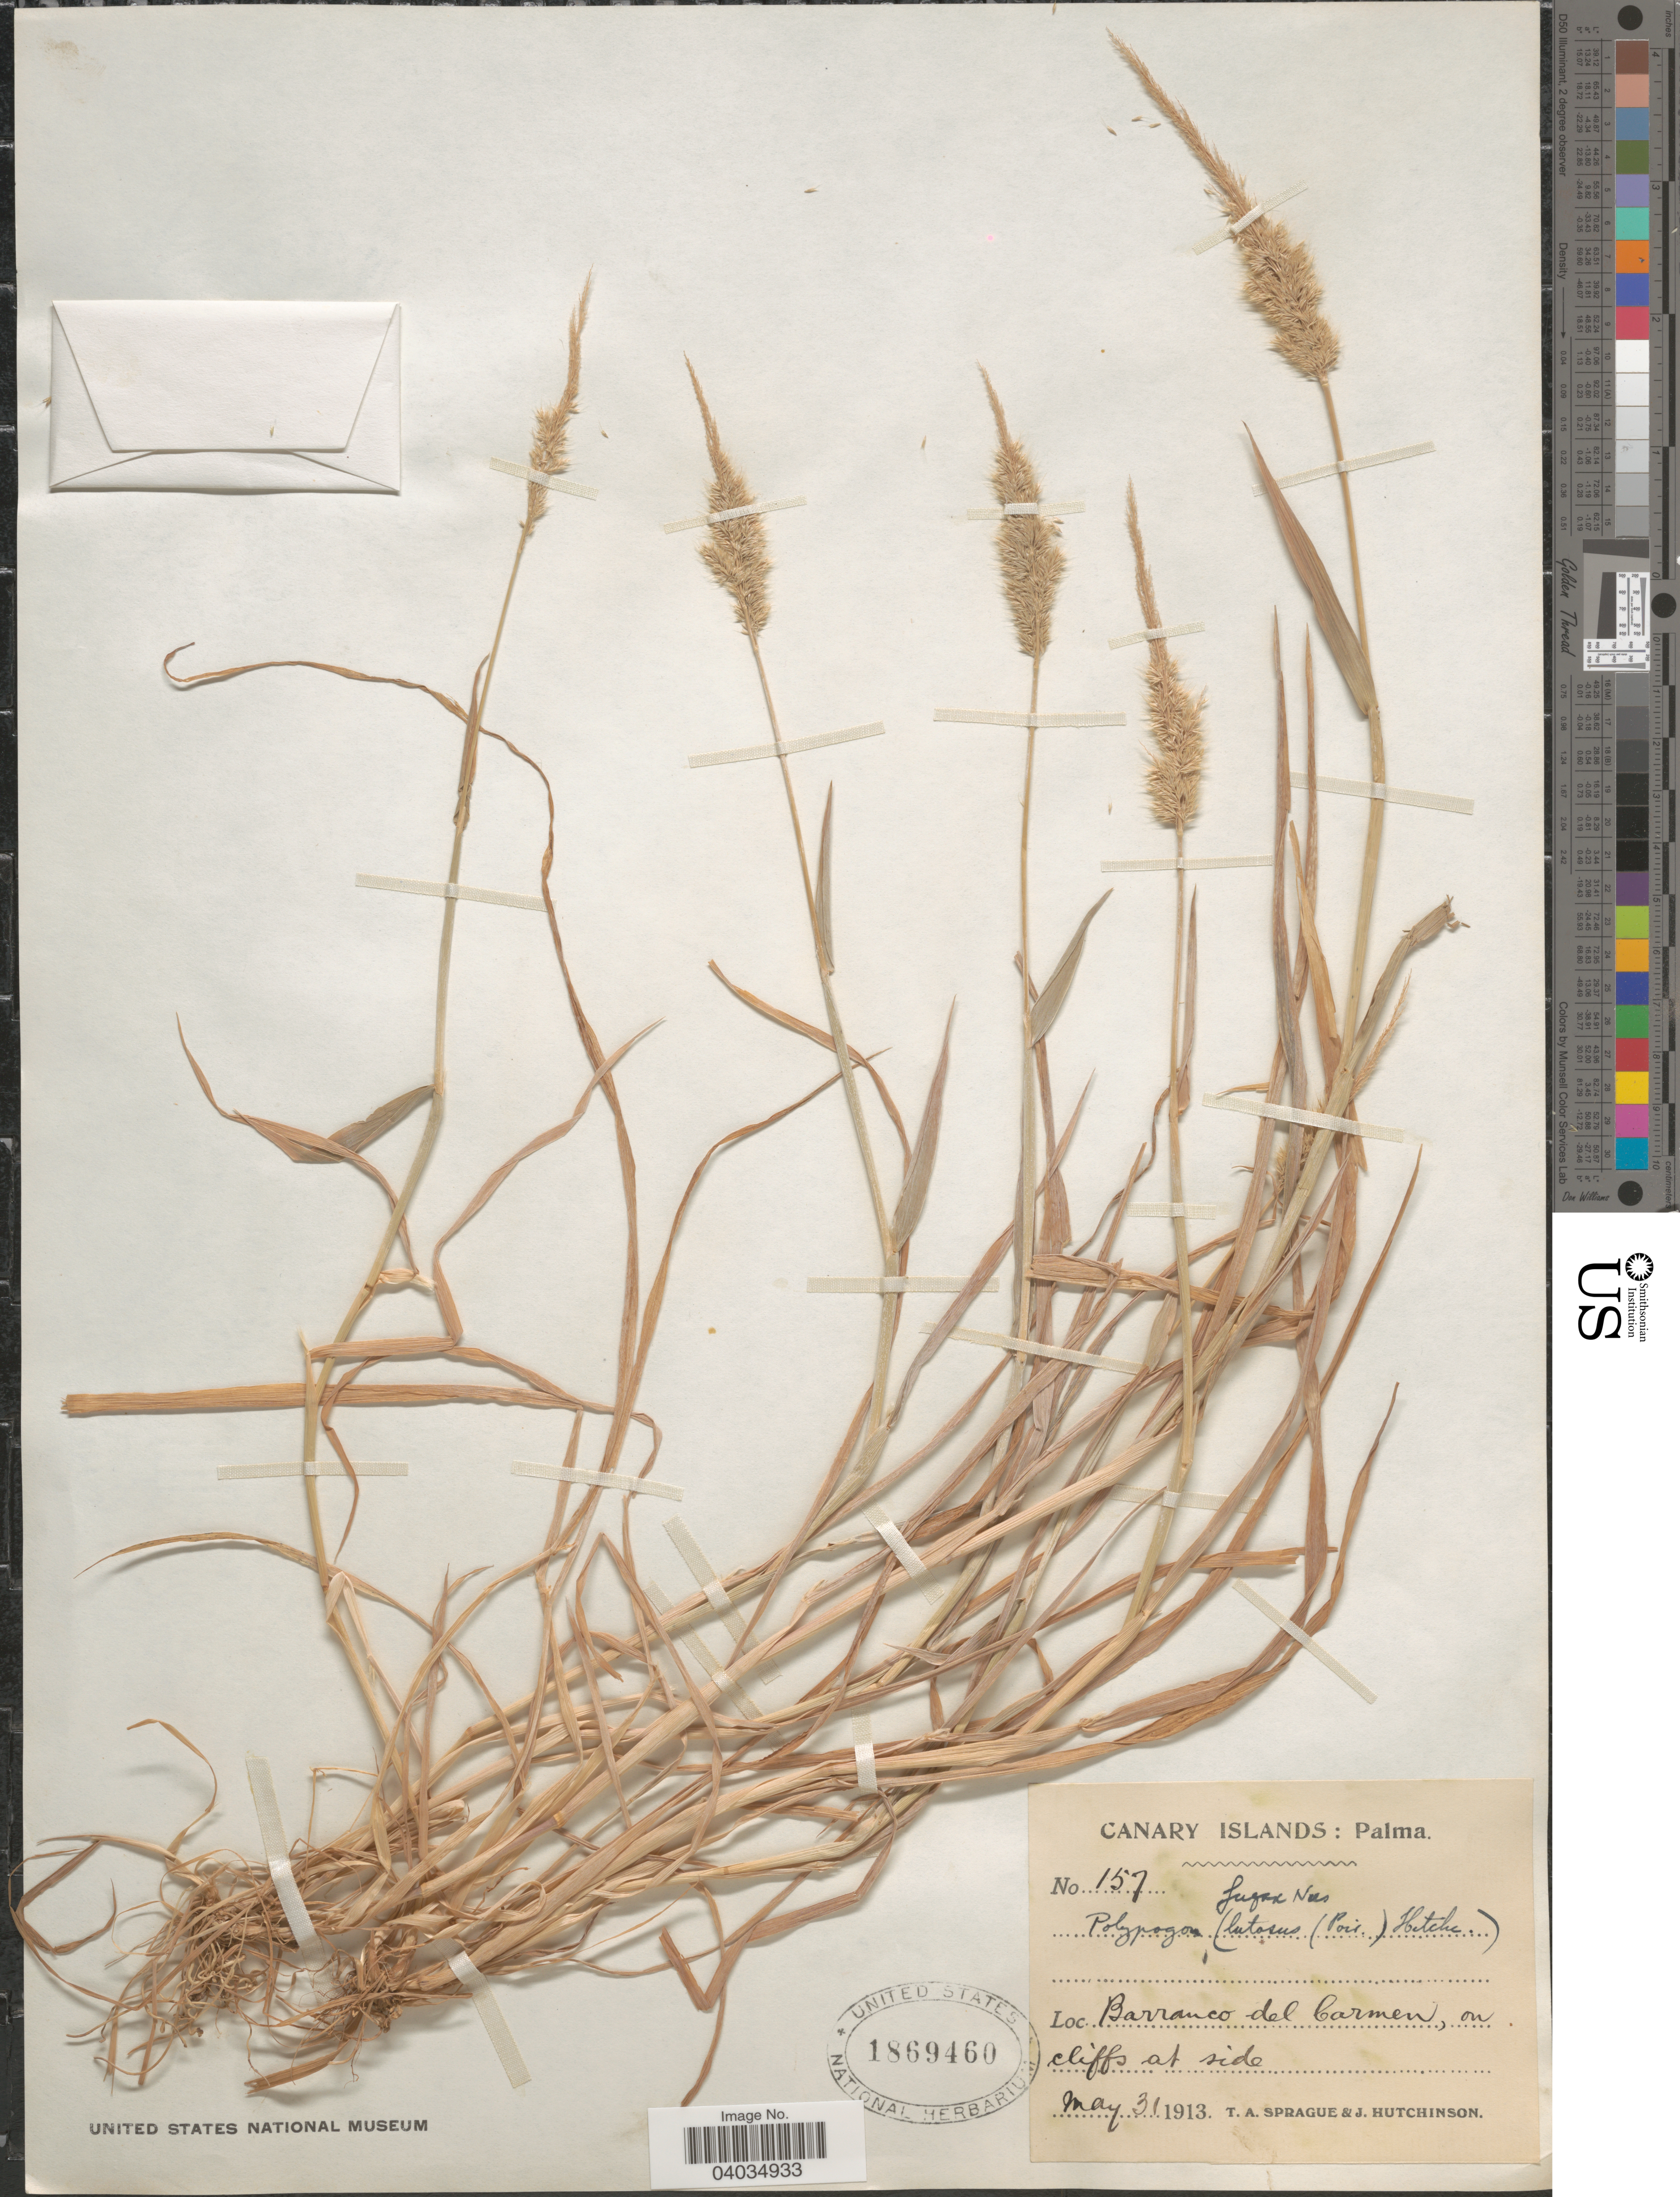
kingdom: Plantae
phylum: Tracheophyta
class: Liliopsida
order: Poales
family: Poaceae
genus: Polypogon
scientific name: Polypogon fugax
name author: Nees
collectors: T. A. Sprague & J. Hutchinson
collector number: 157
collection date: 1913-05-31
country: Spain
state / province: Canarias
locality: Canary Islands: Palma. Barranco del Carmen, on cliffs at side.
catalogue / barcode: US 1869460